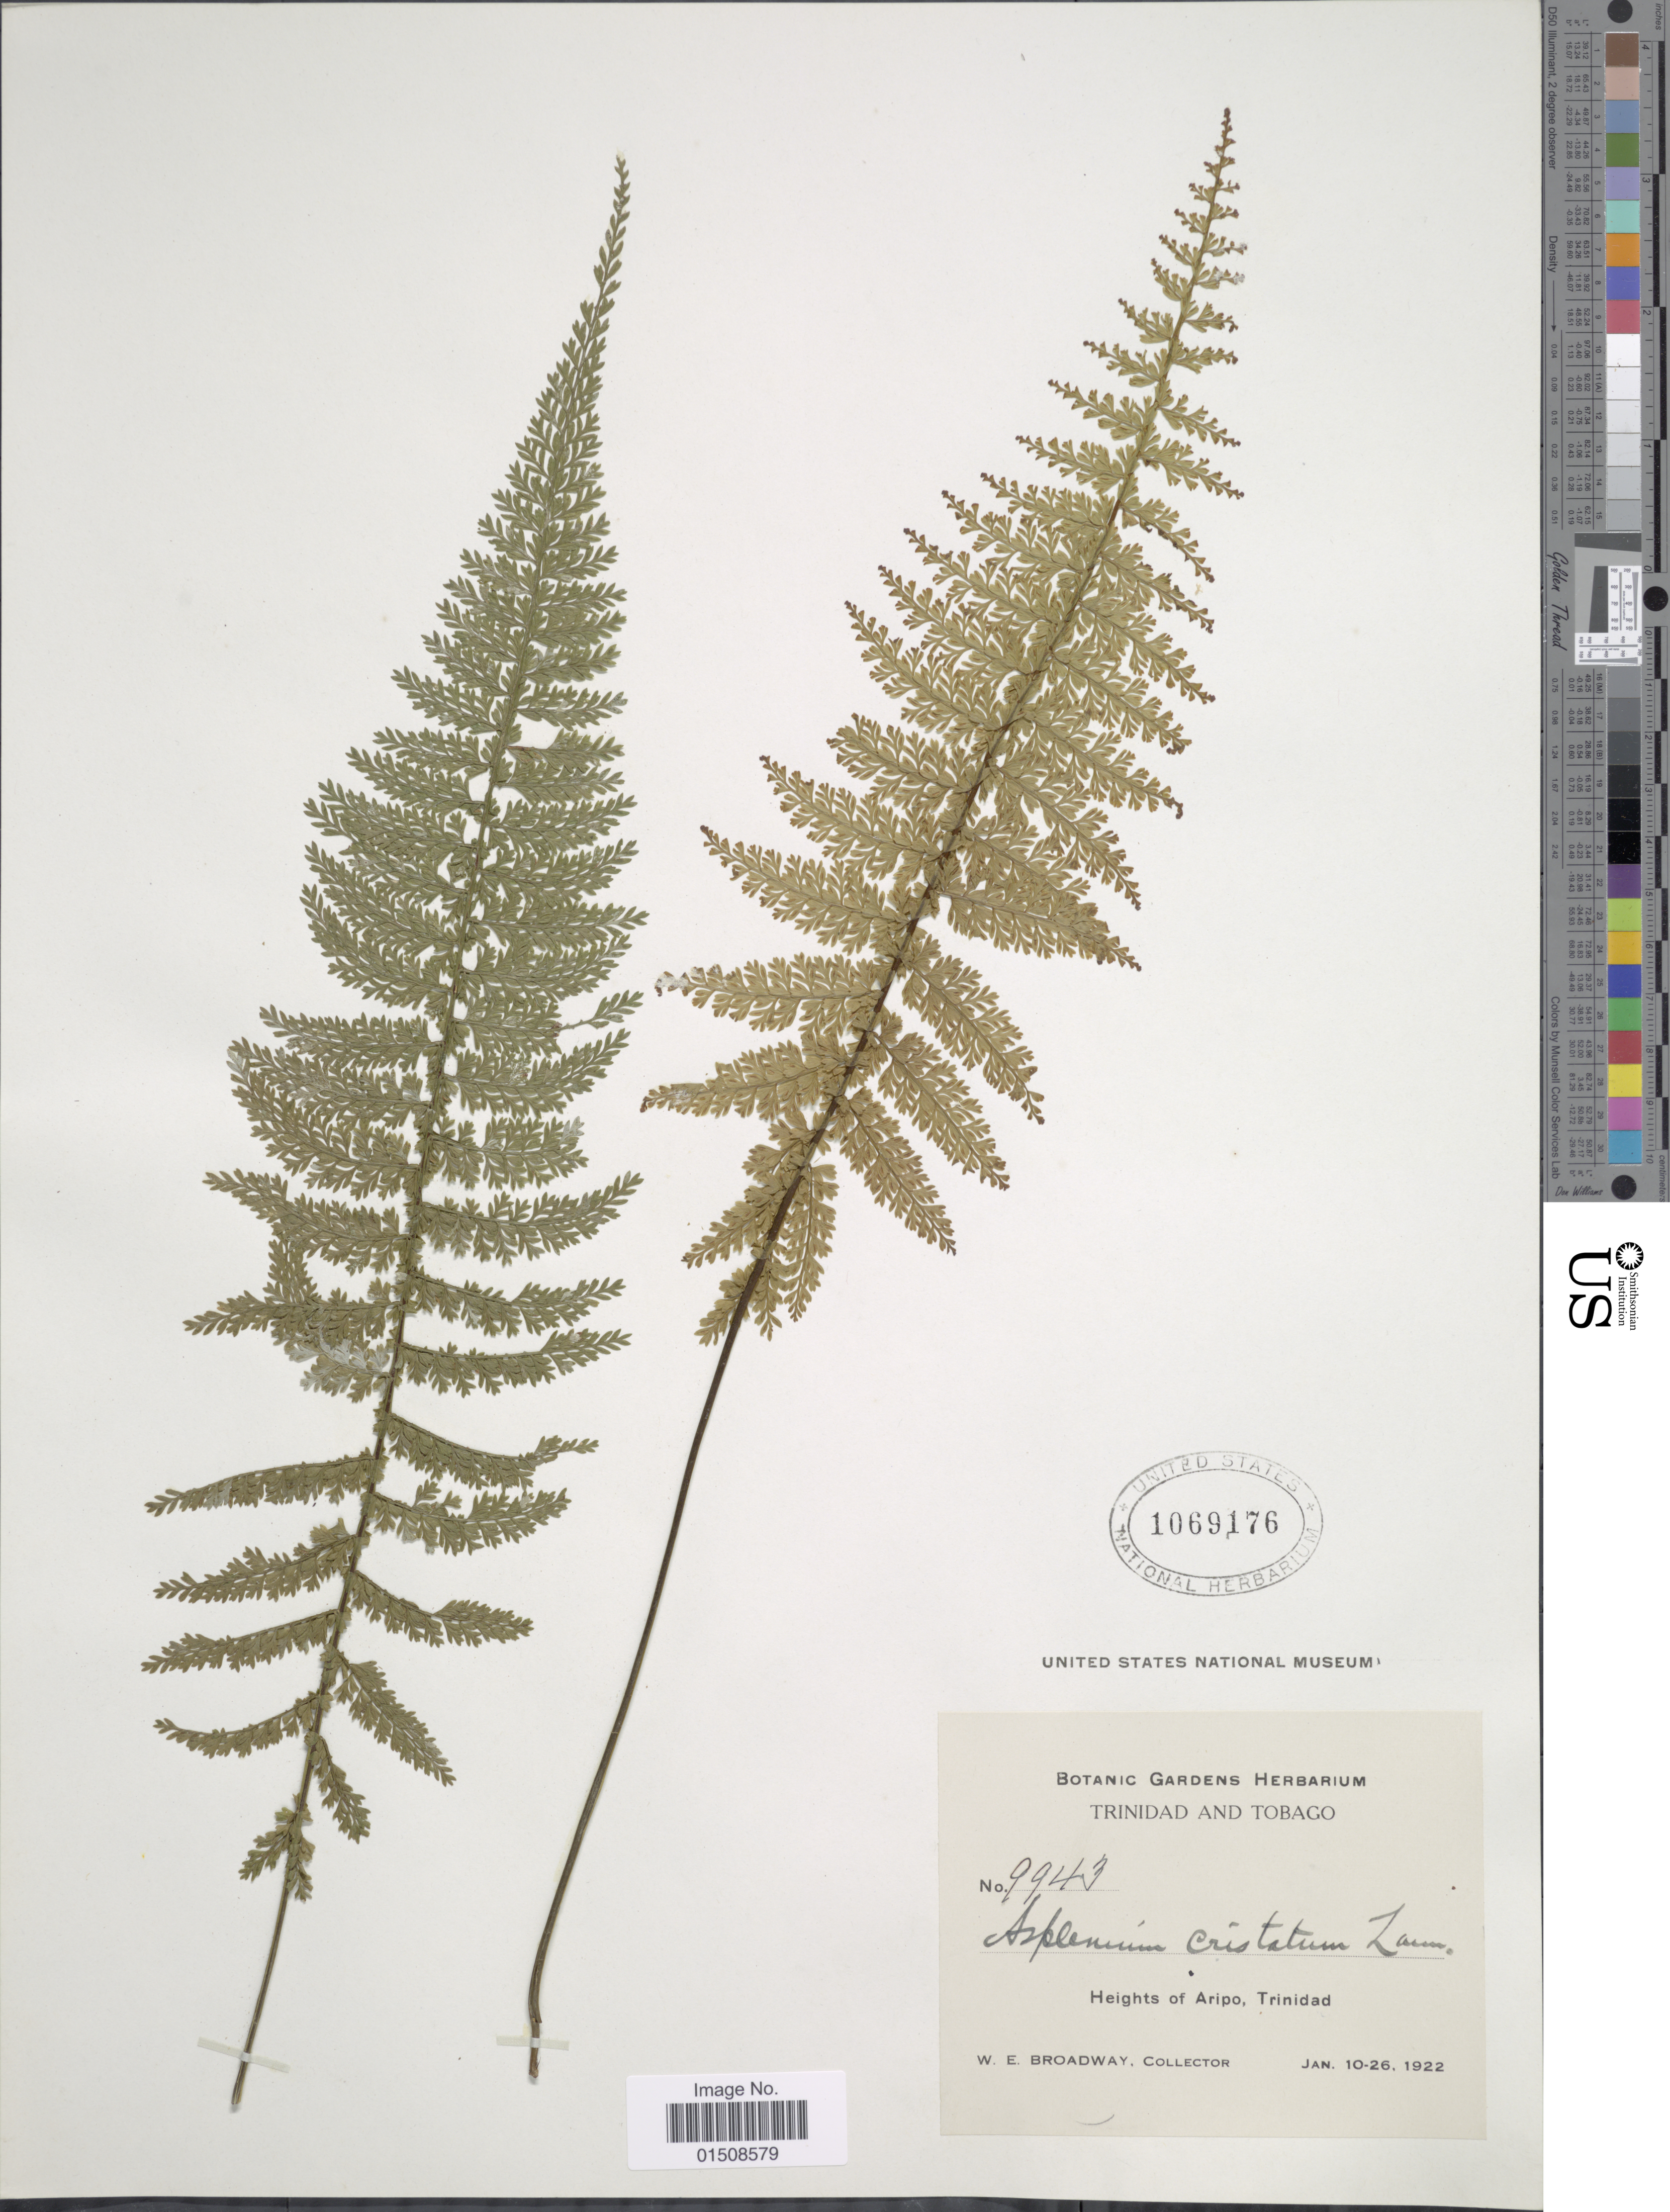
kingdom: Plantae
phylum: Tracheophyta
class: Polypodiopsida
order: Polypodiales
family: Aspleniaceae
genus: Asplenium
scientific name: Asplenium cristatum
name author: Lam.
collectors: W. E. Broadway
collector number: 9943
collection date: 1922-01-10/1922-01-26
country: Trinidad and Tobago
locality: Heights of Aripo, Trinidad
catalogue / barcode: US 1069176